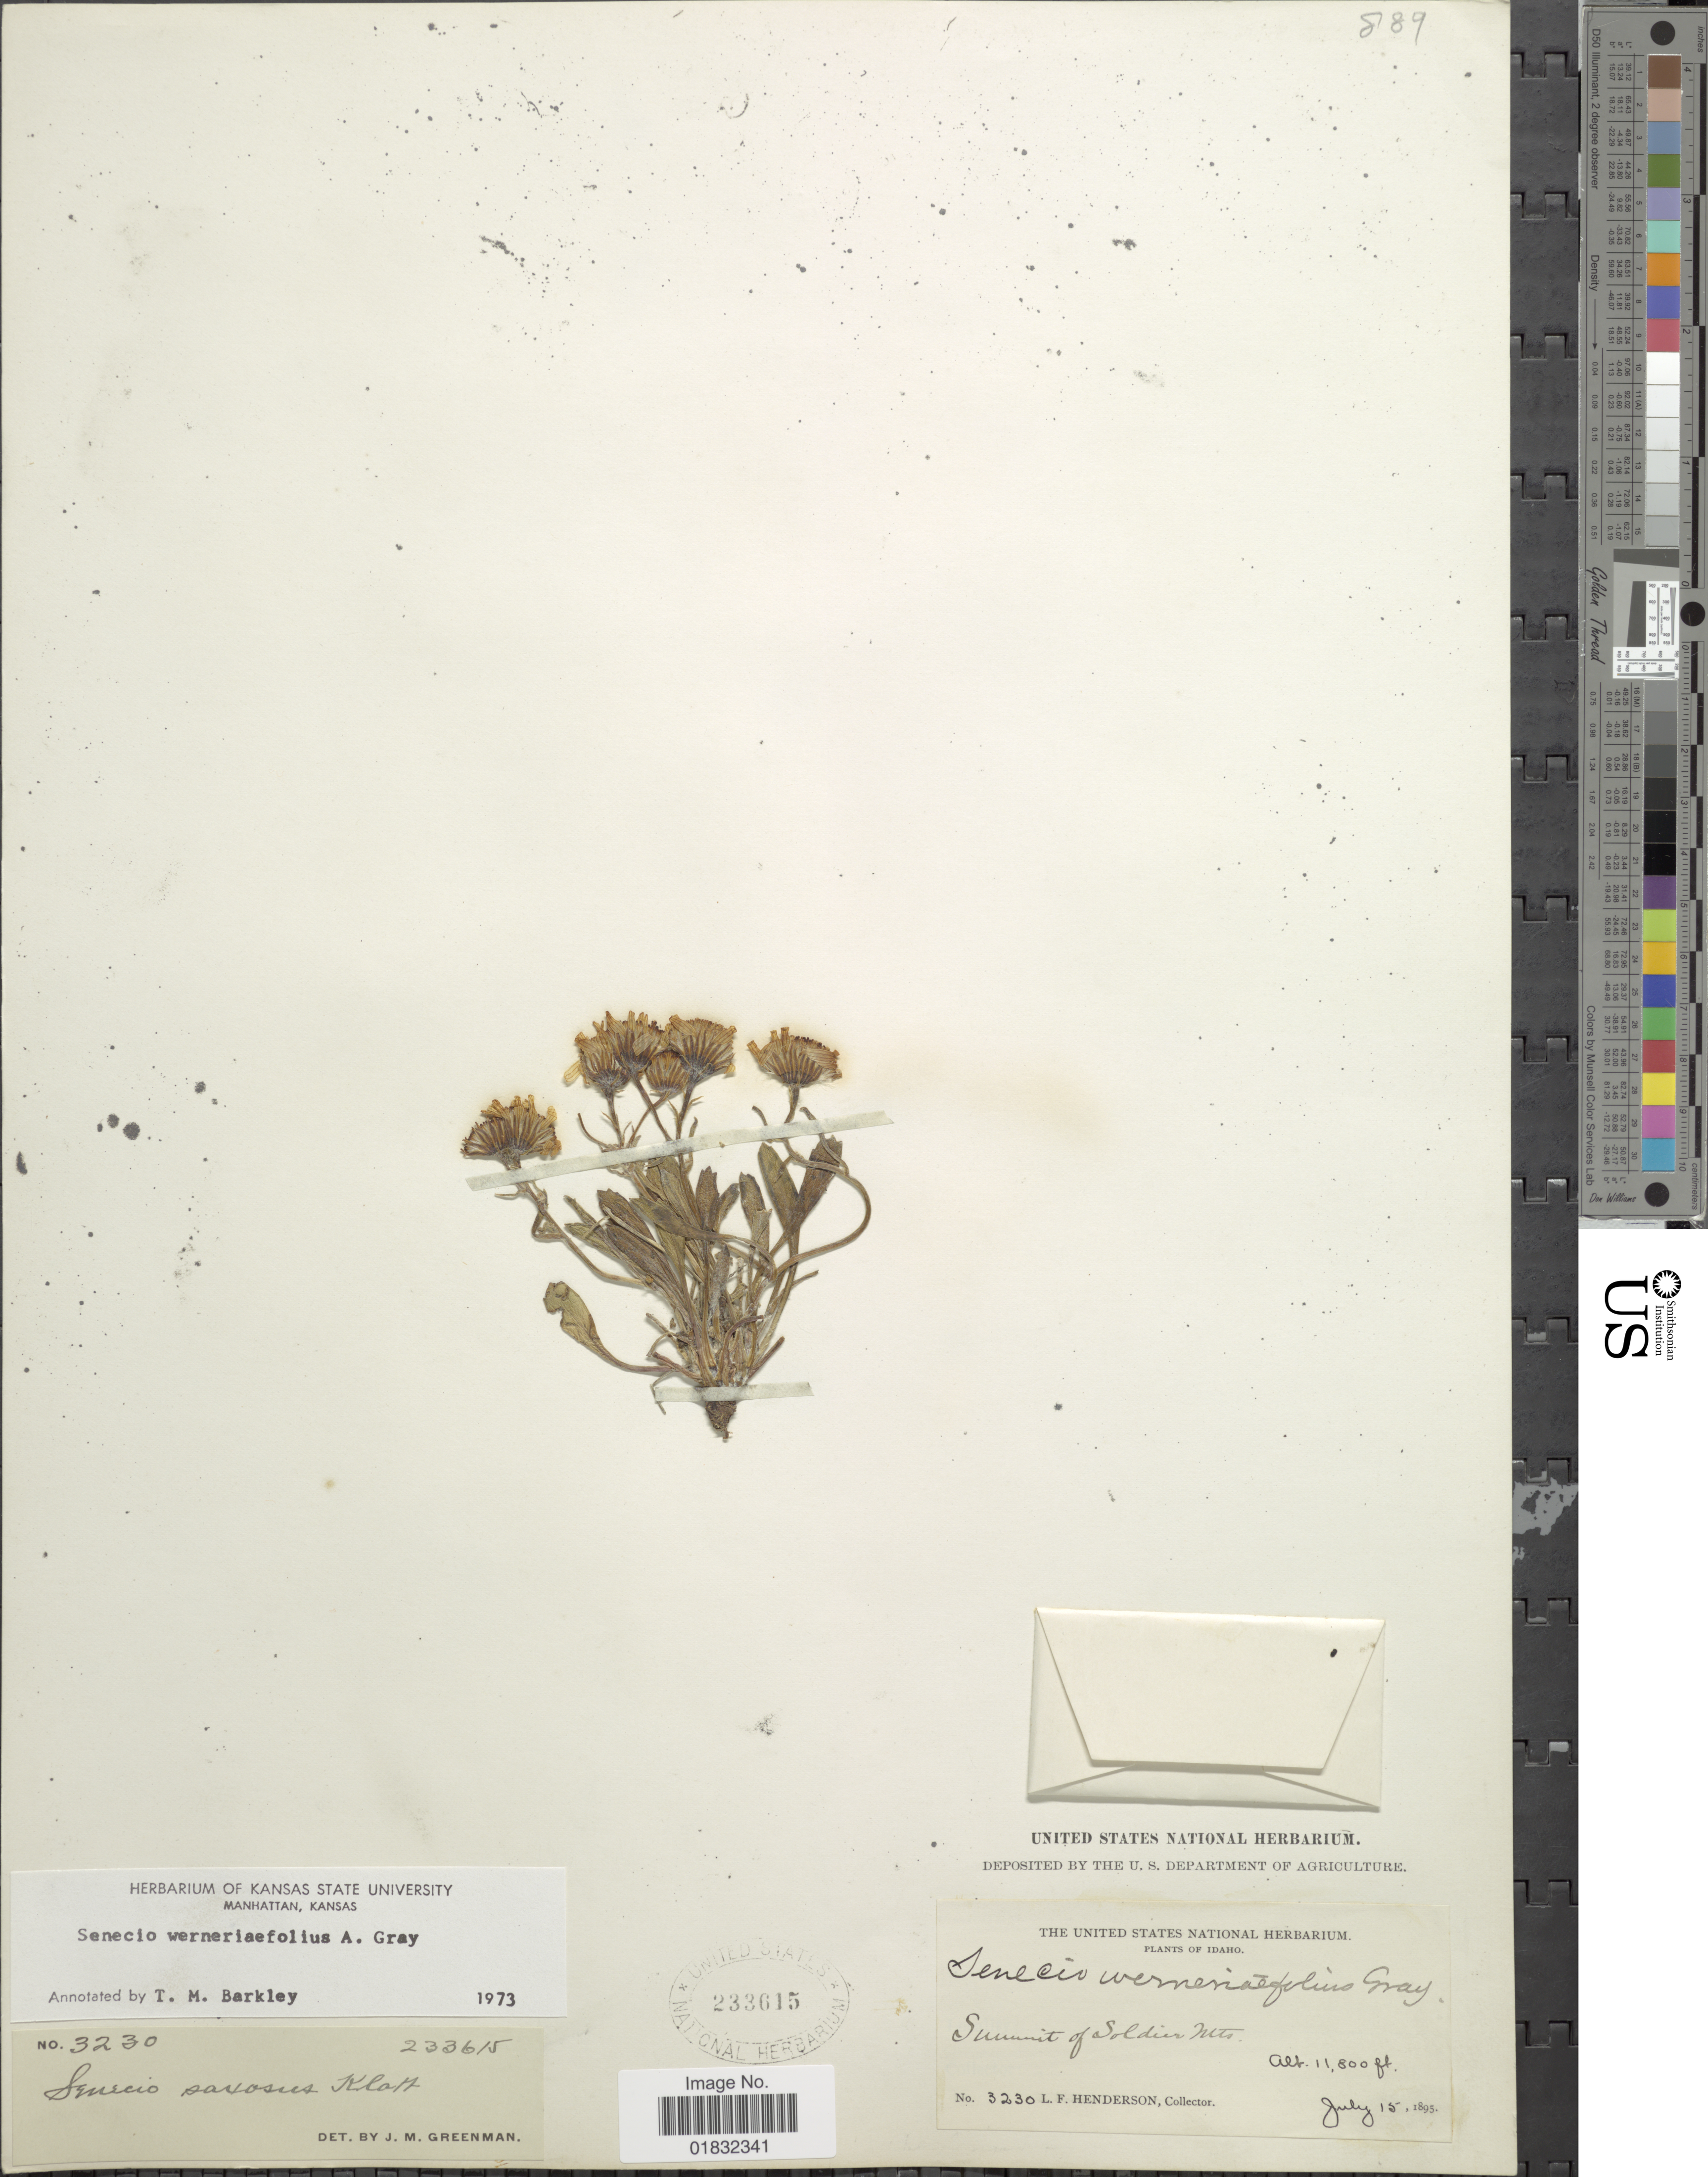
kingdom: Plantae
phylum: Tracheophyta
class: Magnoliopsida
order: Asterales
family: Asteraceae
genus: Packera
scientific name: Packera werneriifolia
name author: (A. Gray) W.A. Weber & Á. Löve ex Trock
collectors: L. Henderson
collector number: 3230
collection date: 1895-07-15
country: United States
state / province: Idaho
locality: Summit of Soldier Mts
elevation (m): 3597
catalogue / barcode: US 233615